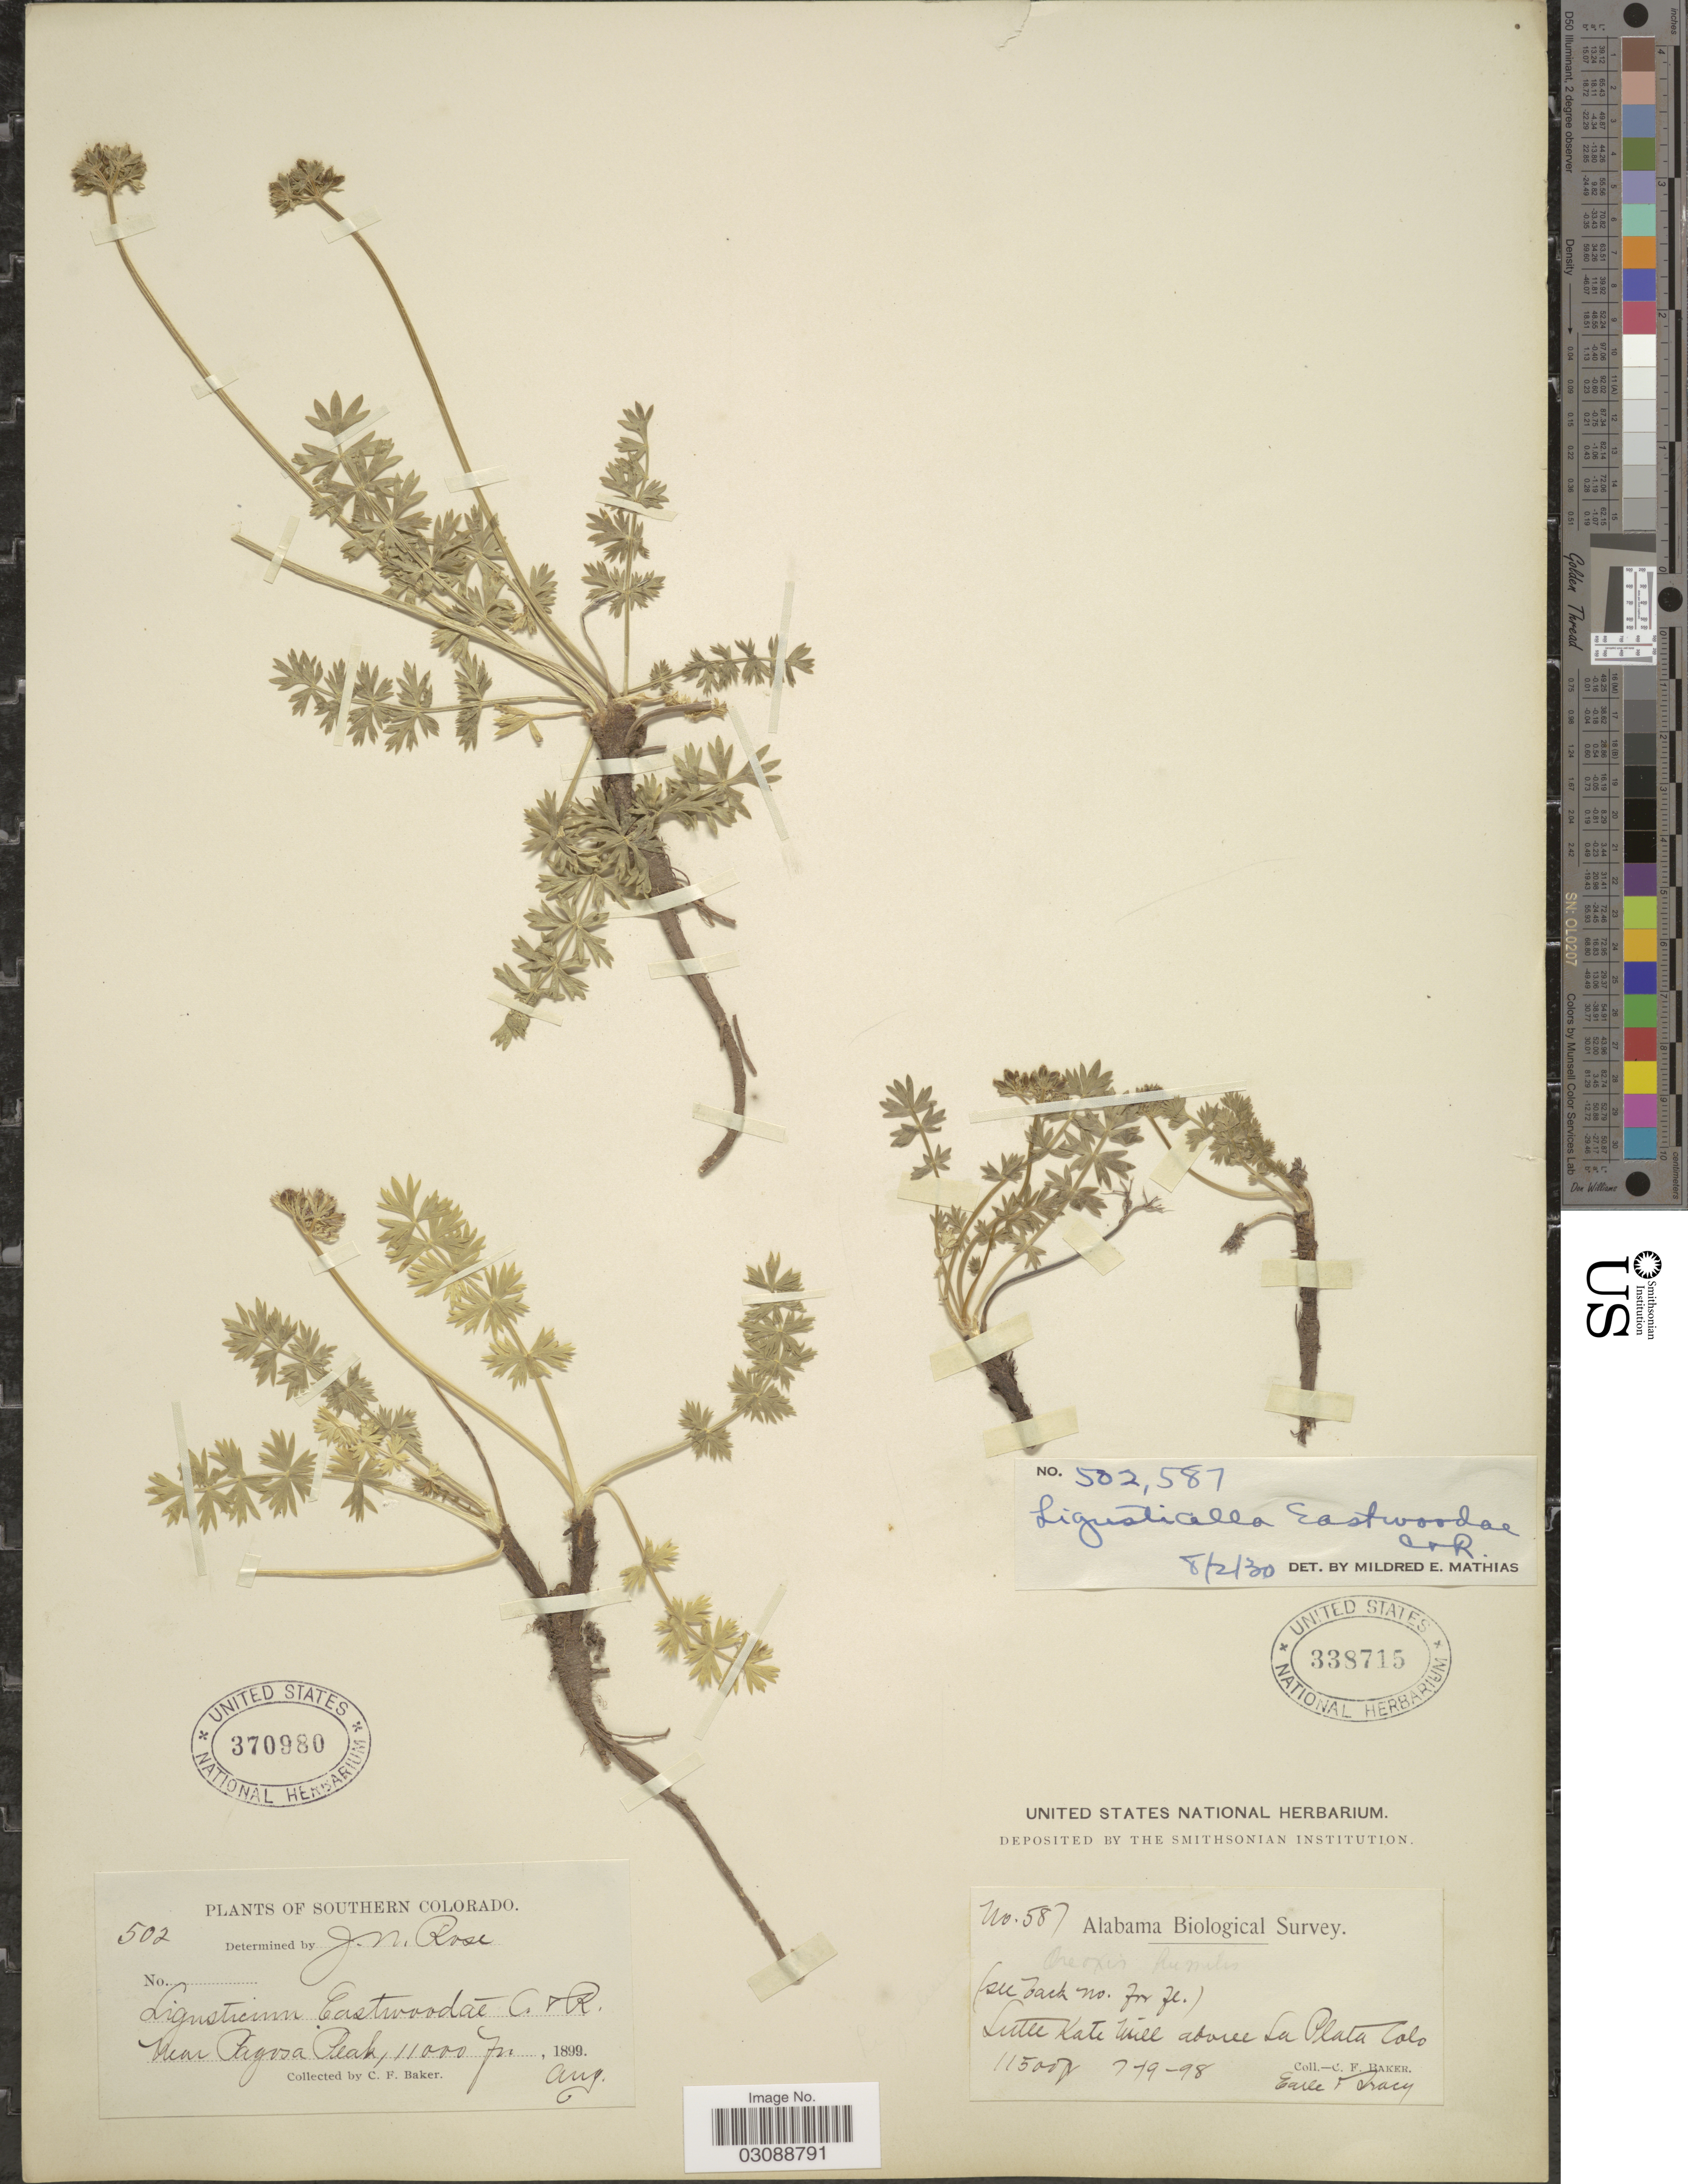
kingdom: Plantae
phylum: Tracheophyta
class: Magnoliopsida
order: Apiales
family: Apiaceae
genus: Ligusticum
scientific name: Ligusticum eastwoodiae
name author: J.M. Coult. & Rose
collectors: C. F. Baker & E. Tracy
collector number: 587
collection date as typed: Transcribed d/m/y: 19/7/98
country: United States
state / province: Colorado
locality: Little Kate Mill above La Plata.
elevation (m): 3505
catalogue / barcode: US 338715